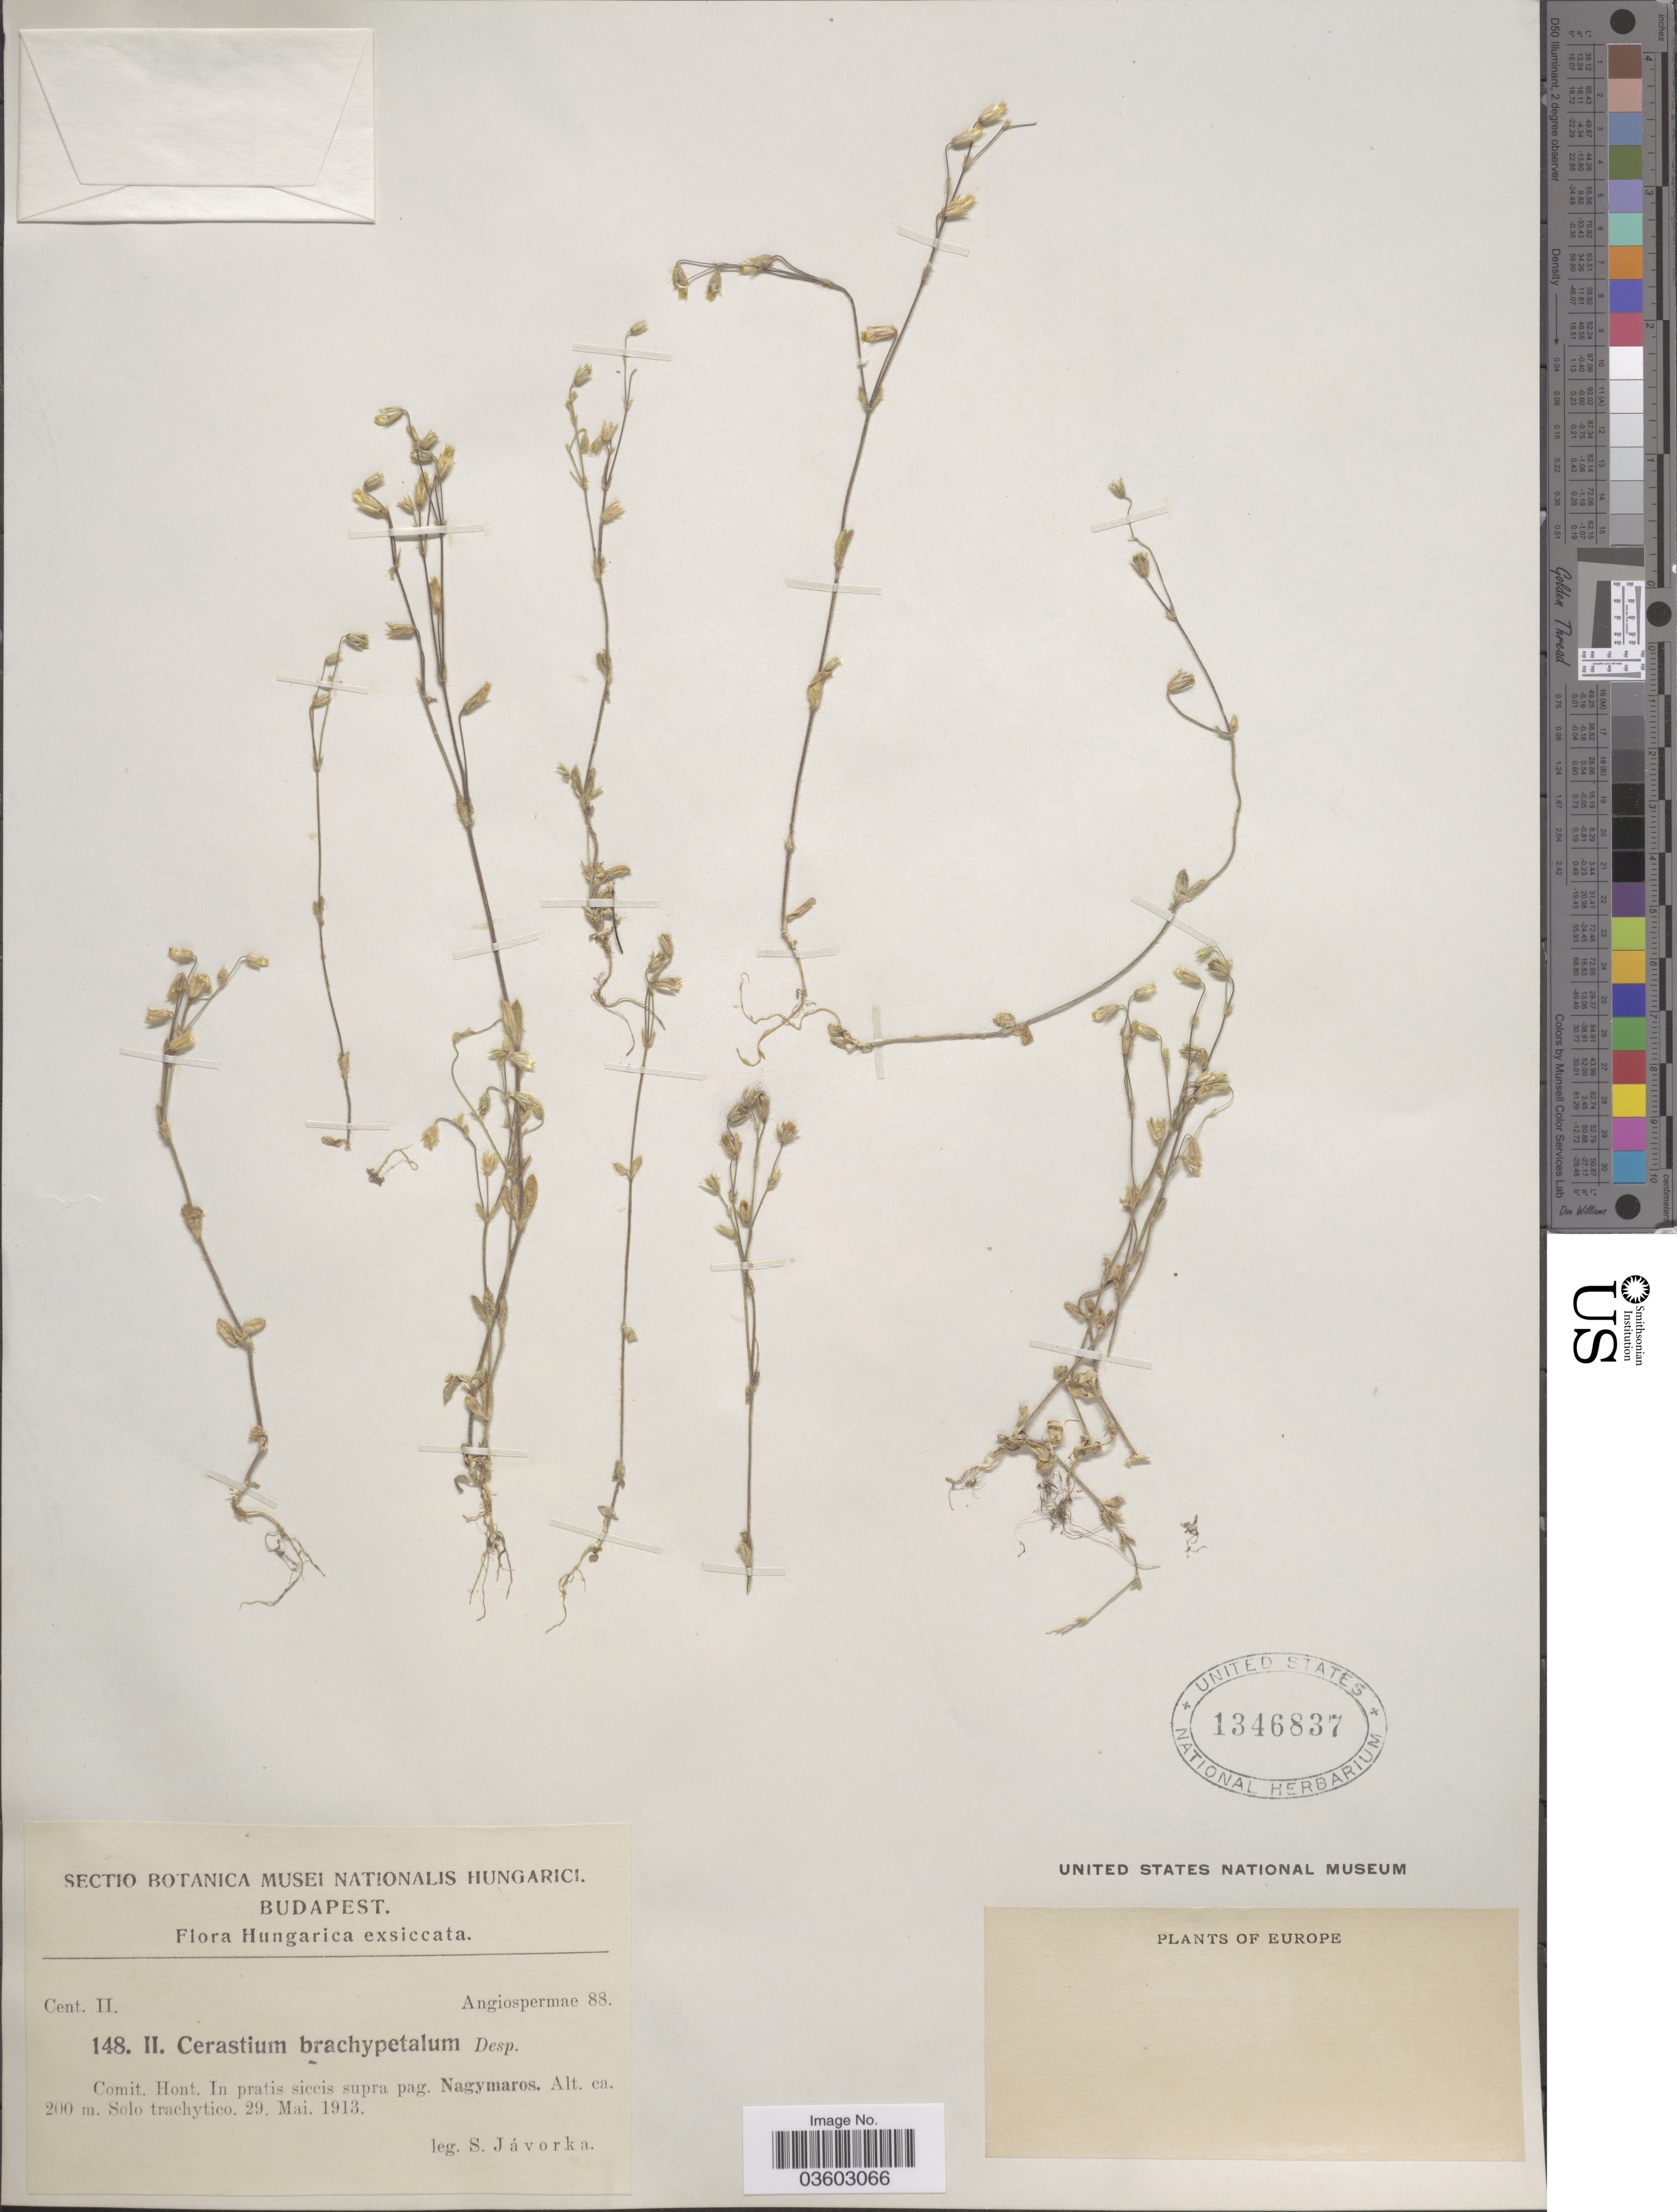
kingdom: Plantae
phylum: Tracheophyta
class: Magnoliopsida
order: Caryophyllales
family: Caryophyllaceae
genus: Cerastium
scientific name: Cerastium brachypetalum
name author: Pers.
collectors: S. Javorka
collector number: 148II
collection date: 1913-05-29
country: Hungary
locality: Comit. Hont. In pratis siccis supra pag. Nagymaros.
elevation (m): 200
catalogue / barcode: US 1346837